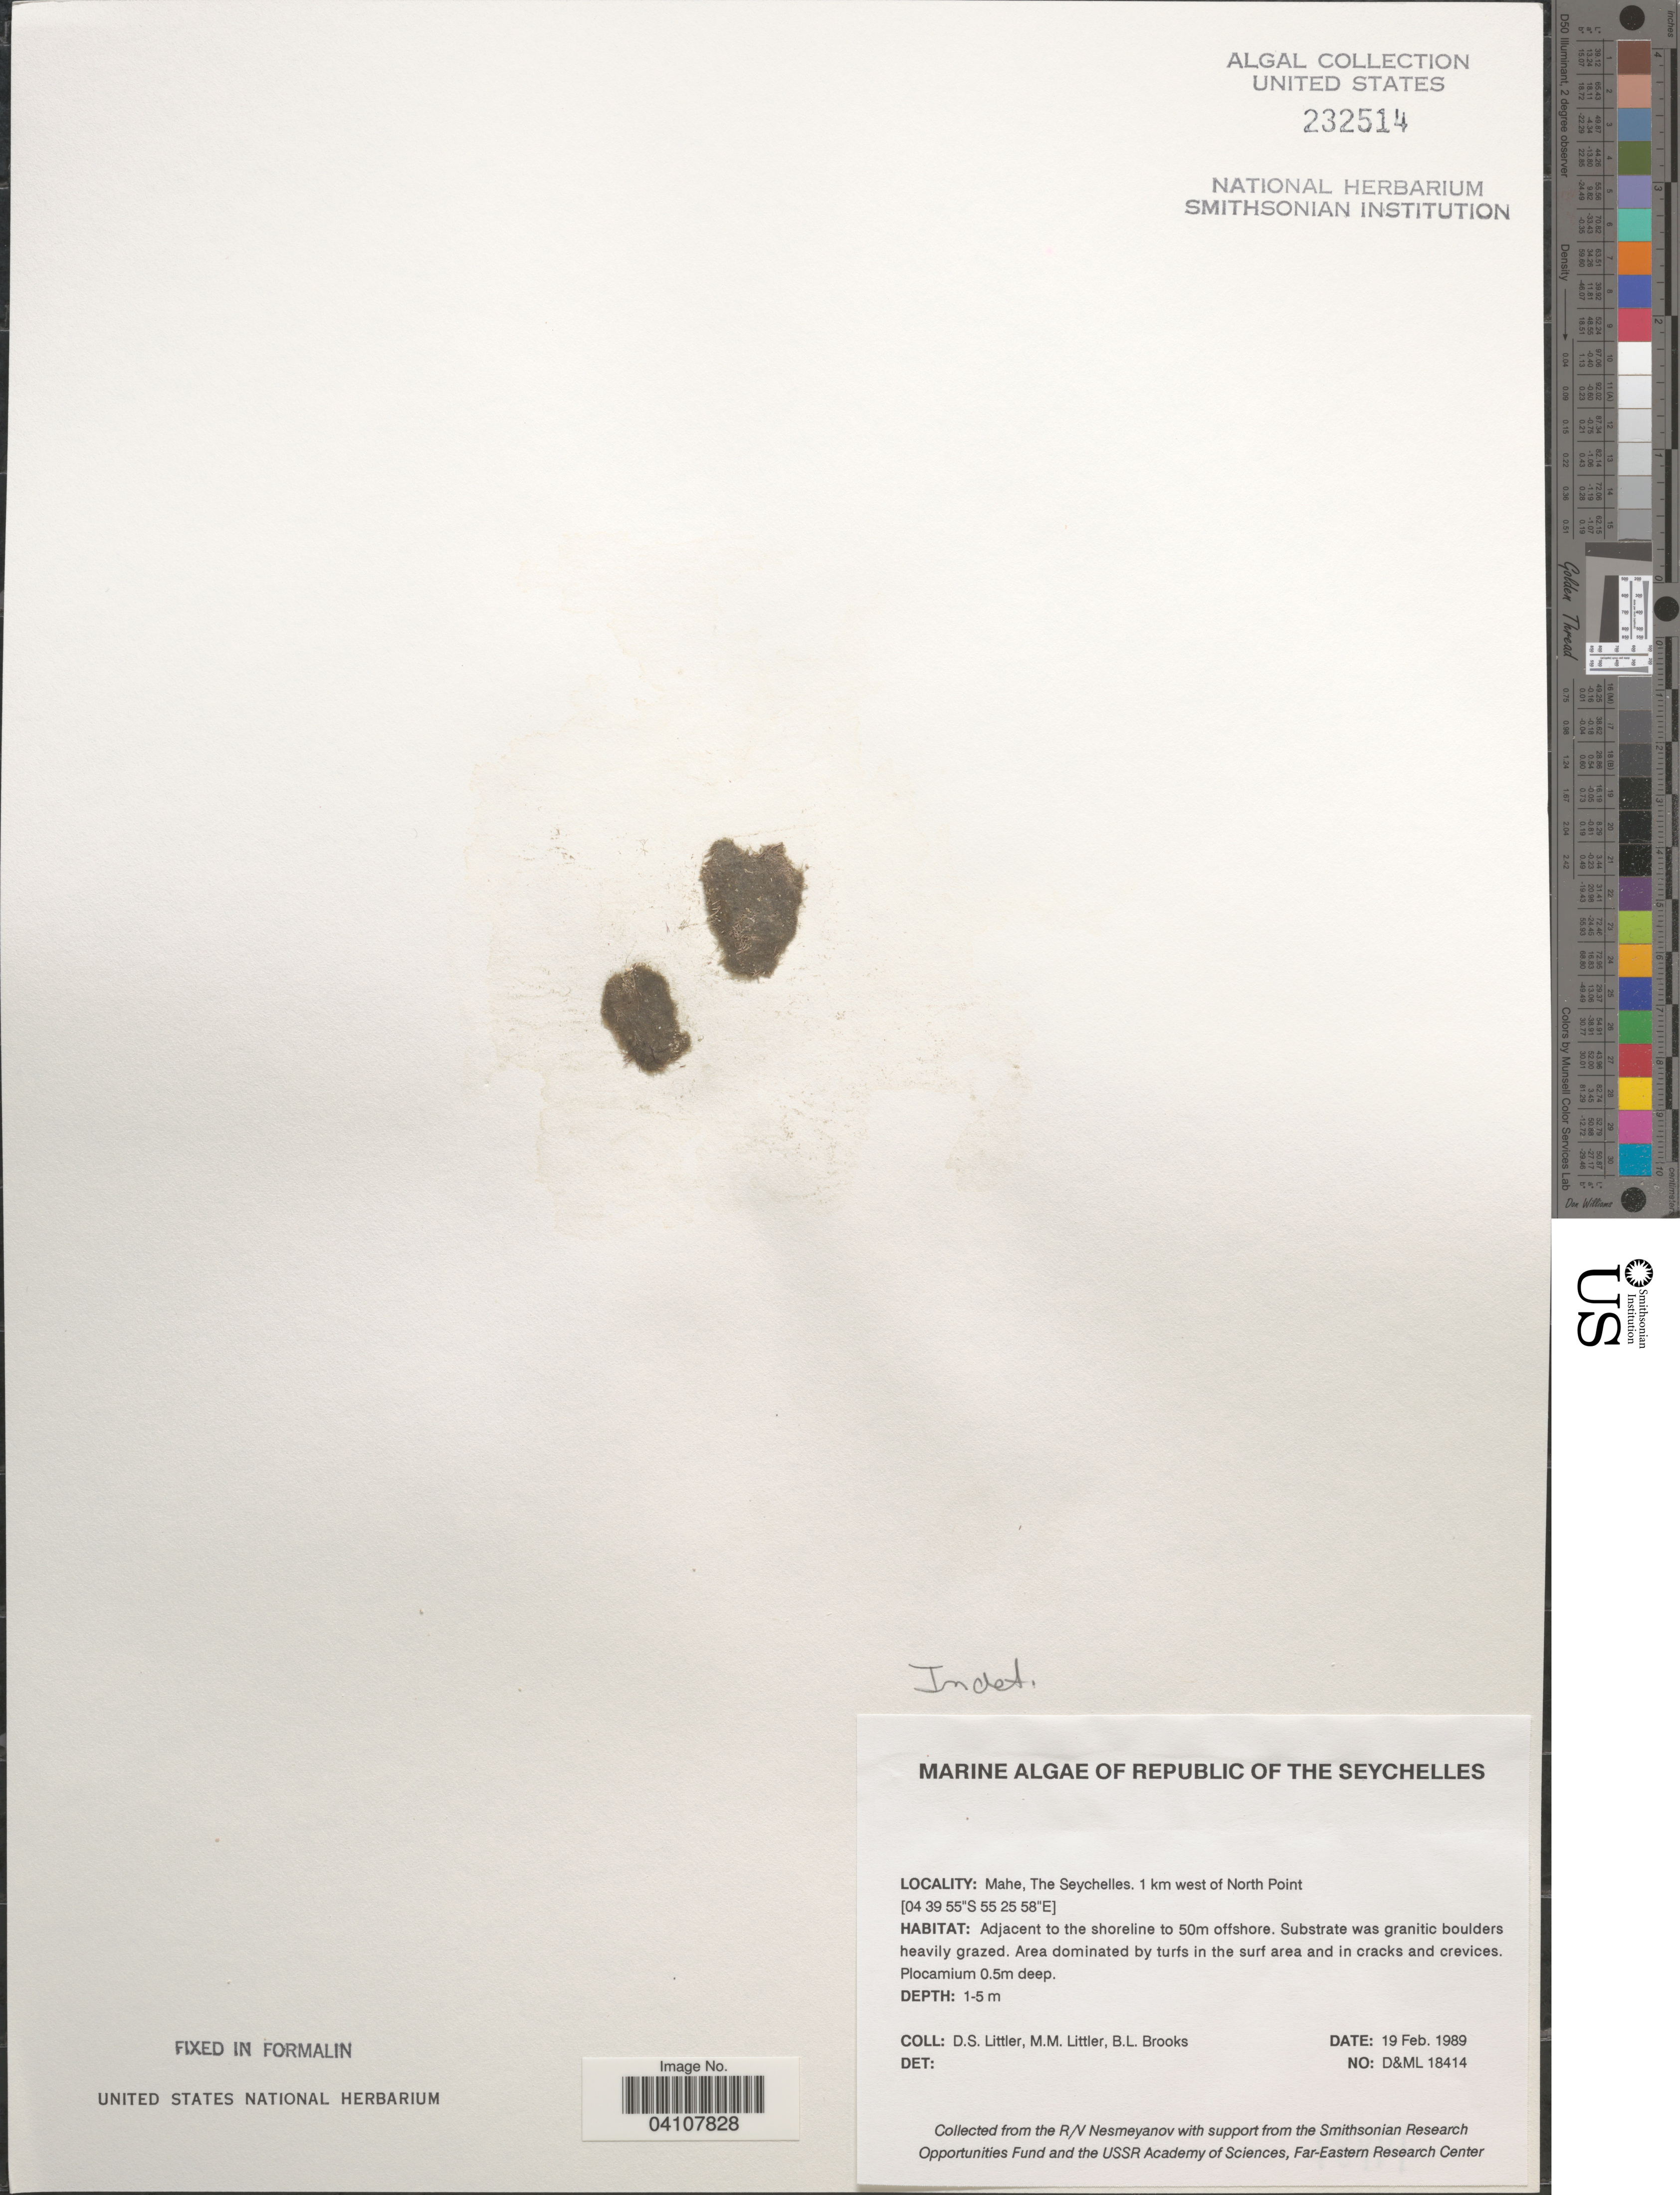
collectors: D. S. Littler & B. Brooks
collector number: D&ML18414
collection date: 1989-02-19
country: Seychelles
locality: Republic of the Seychelles. Mahe. 1 km west of North Point. Adjacent to the shoreline to 50m offshore.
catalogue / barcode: US 232514